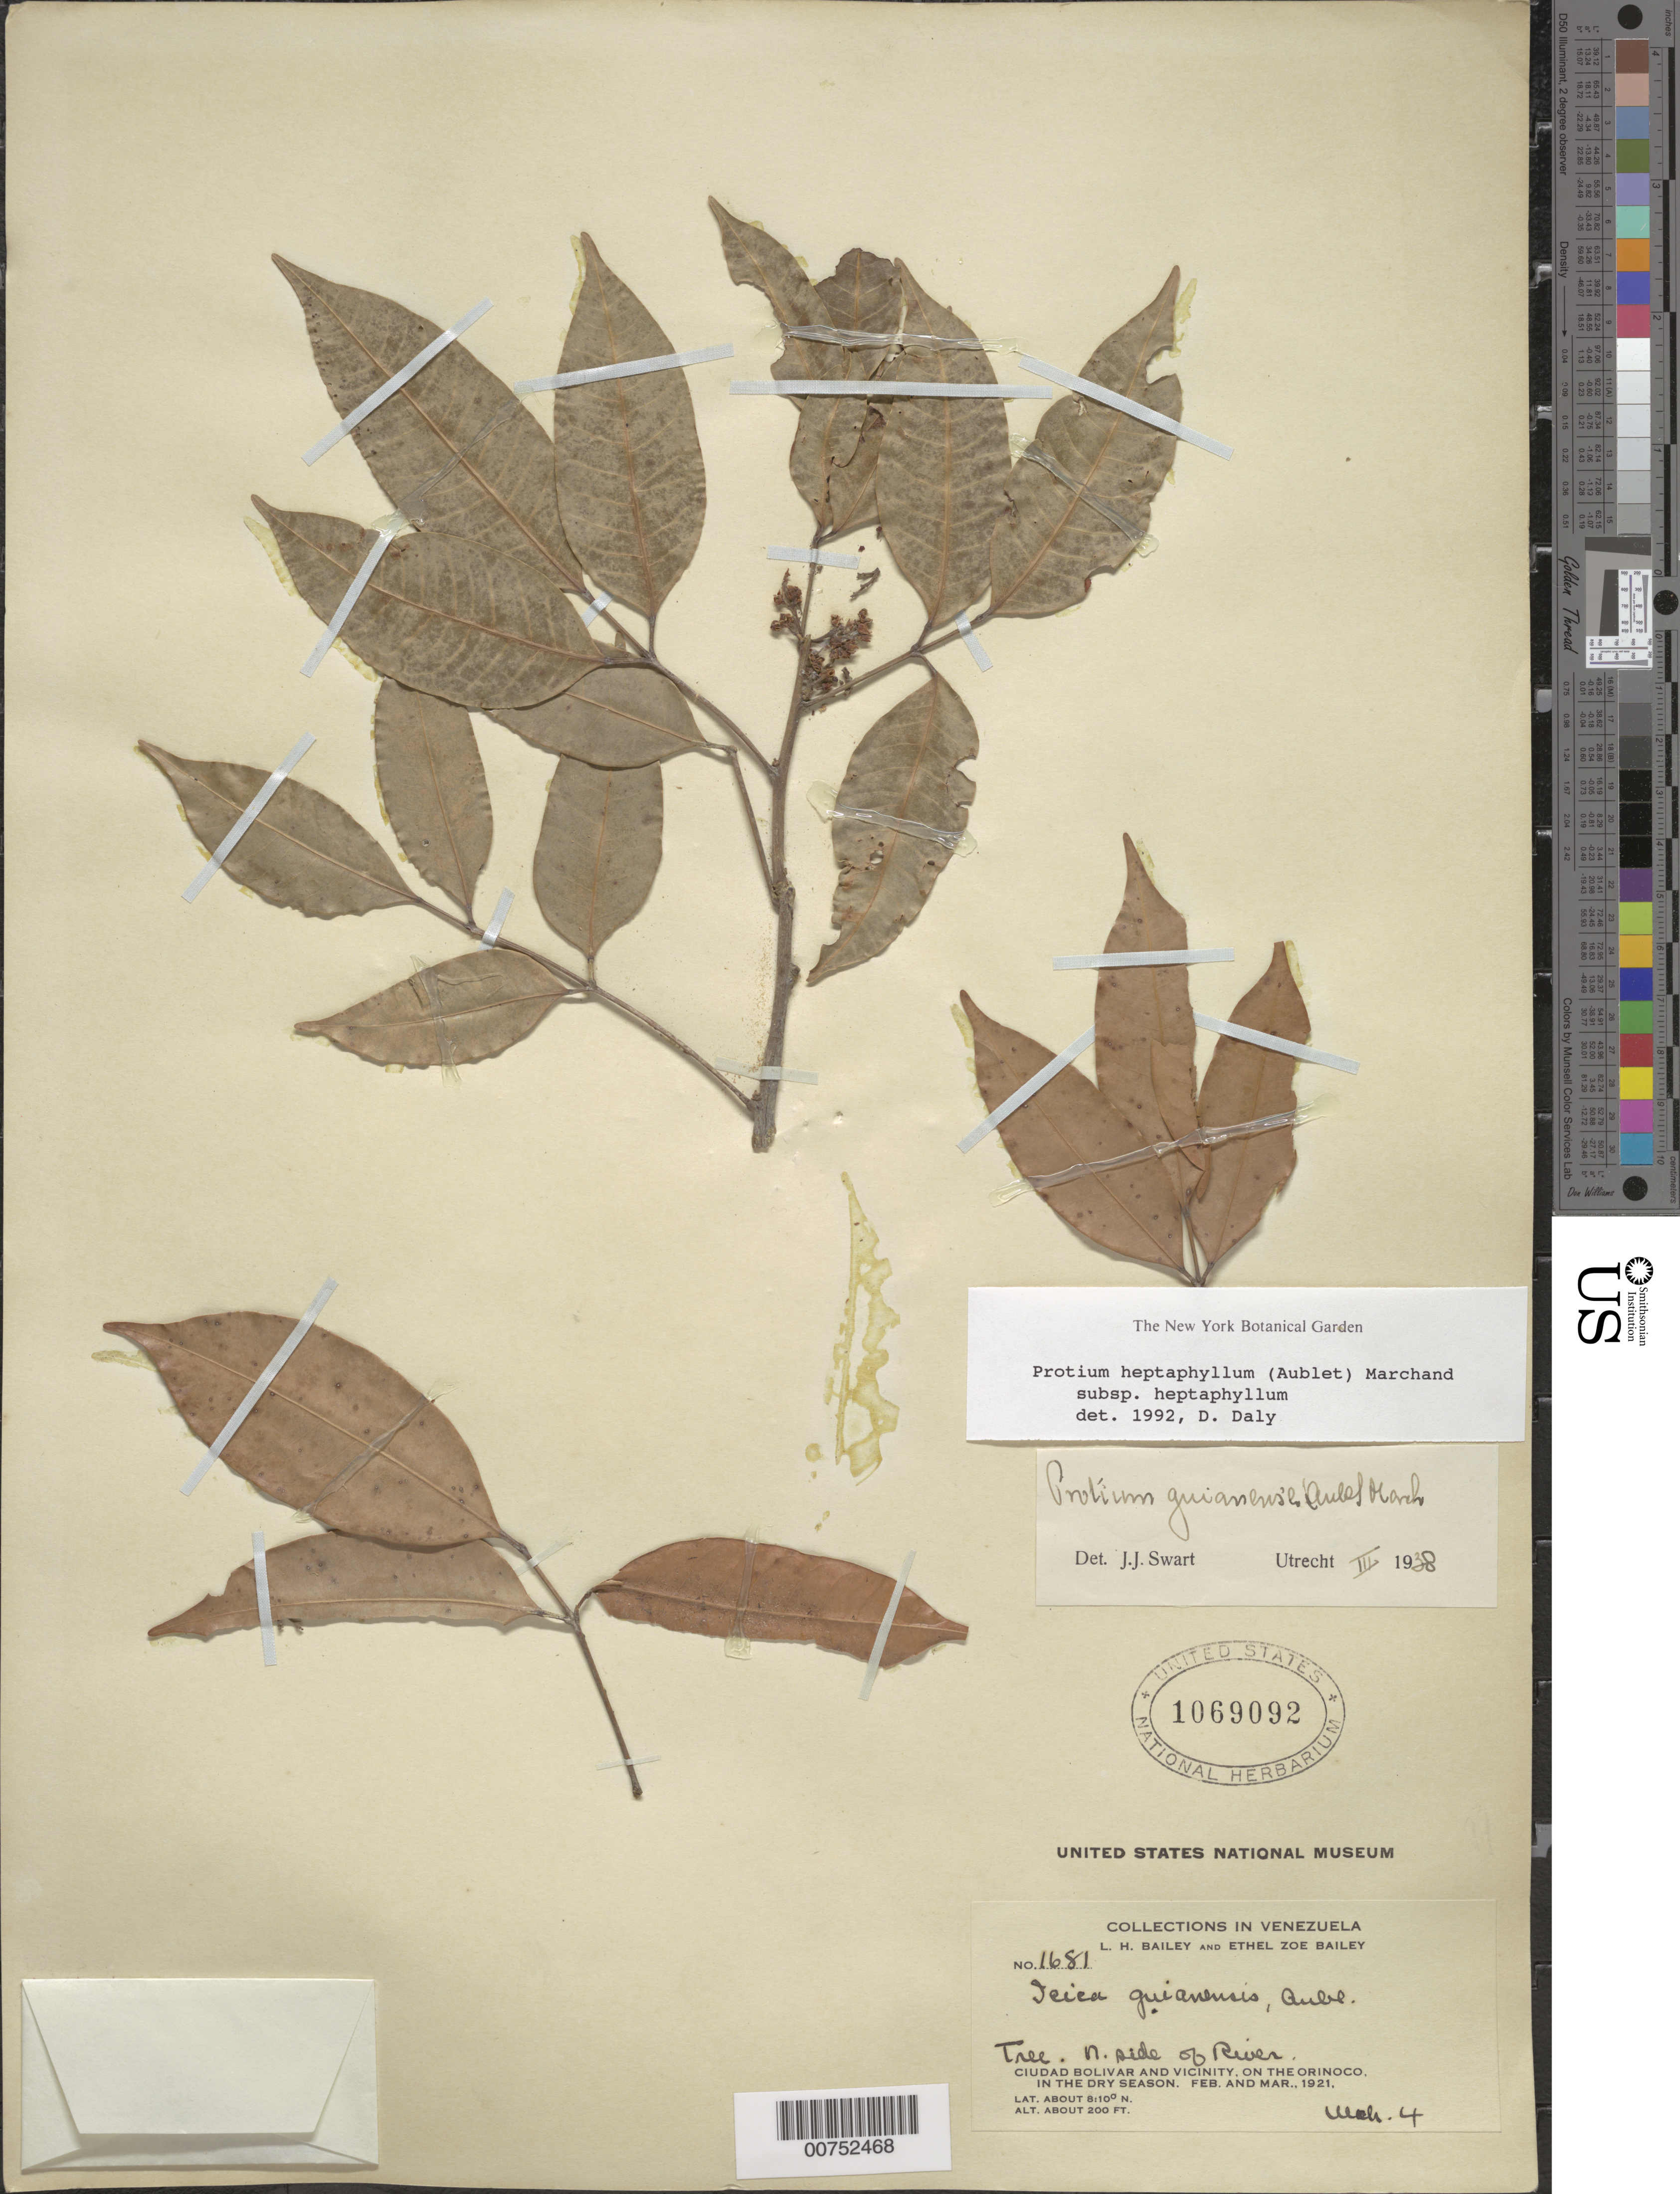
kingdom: Plantae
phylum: Tracheophyta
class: Magnoliopsida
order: Sapindales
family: Burseraceae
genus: Protium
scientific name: Protium heptaphyllum subsp. heptaphyllum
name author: (Aubl.) Marchand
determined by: Daly, D. C.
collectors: L. H. Bailey & E. Z. Bailey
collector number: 1681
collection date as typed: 4 March 1921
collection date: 1921-03-04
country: Venezuela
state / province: Bolívar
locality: Ciudad Bolívar and vicinity, Orinoco R.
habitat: Dry season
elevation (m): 61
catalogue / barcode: US 1069092